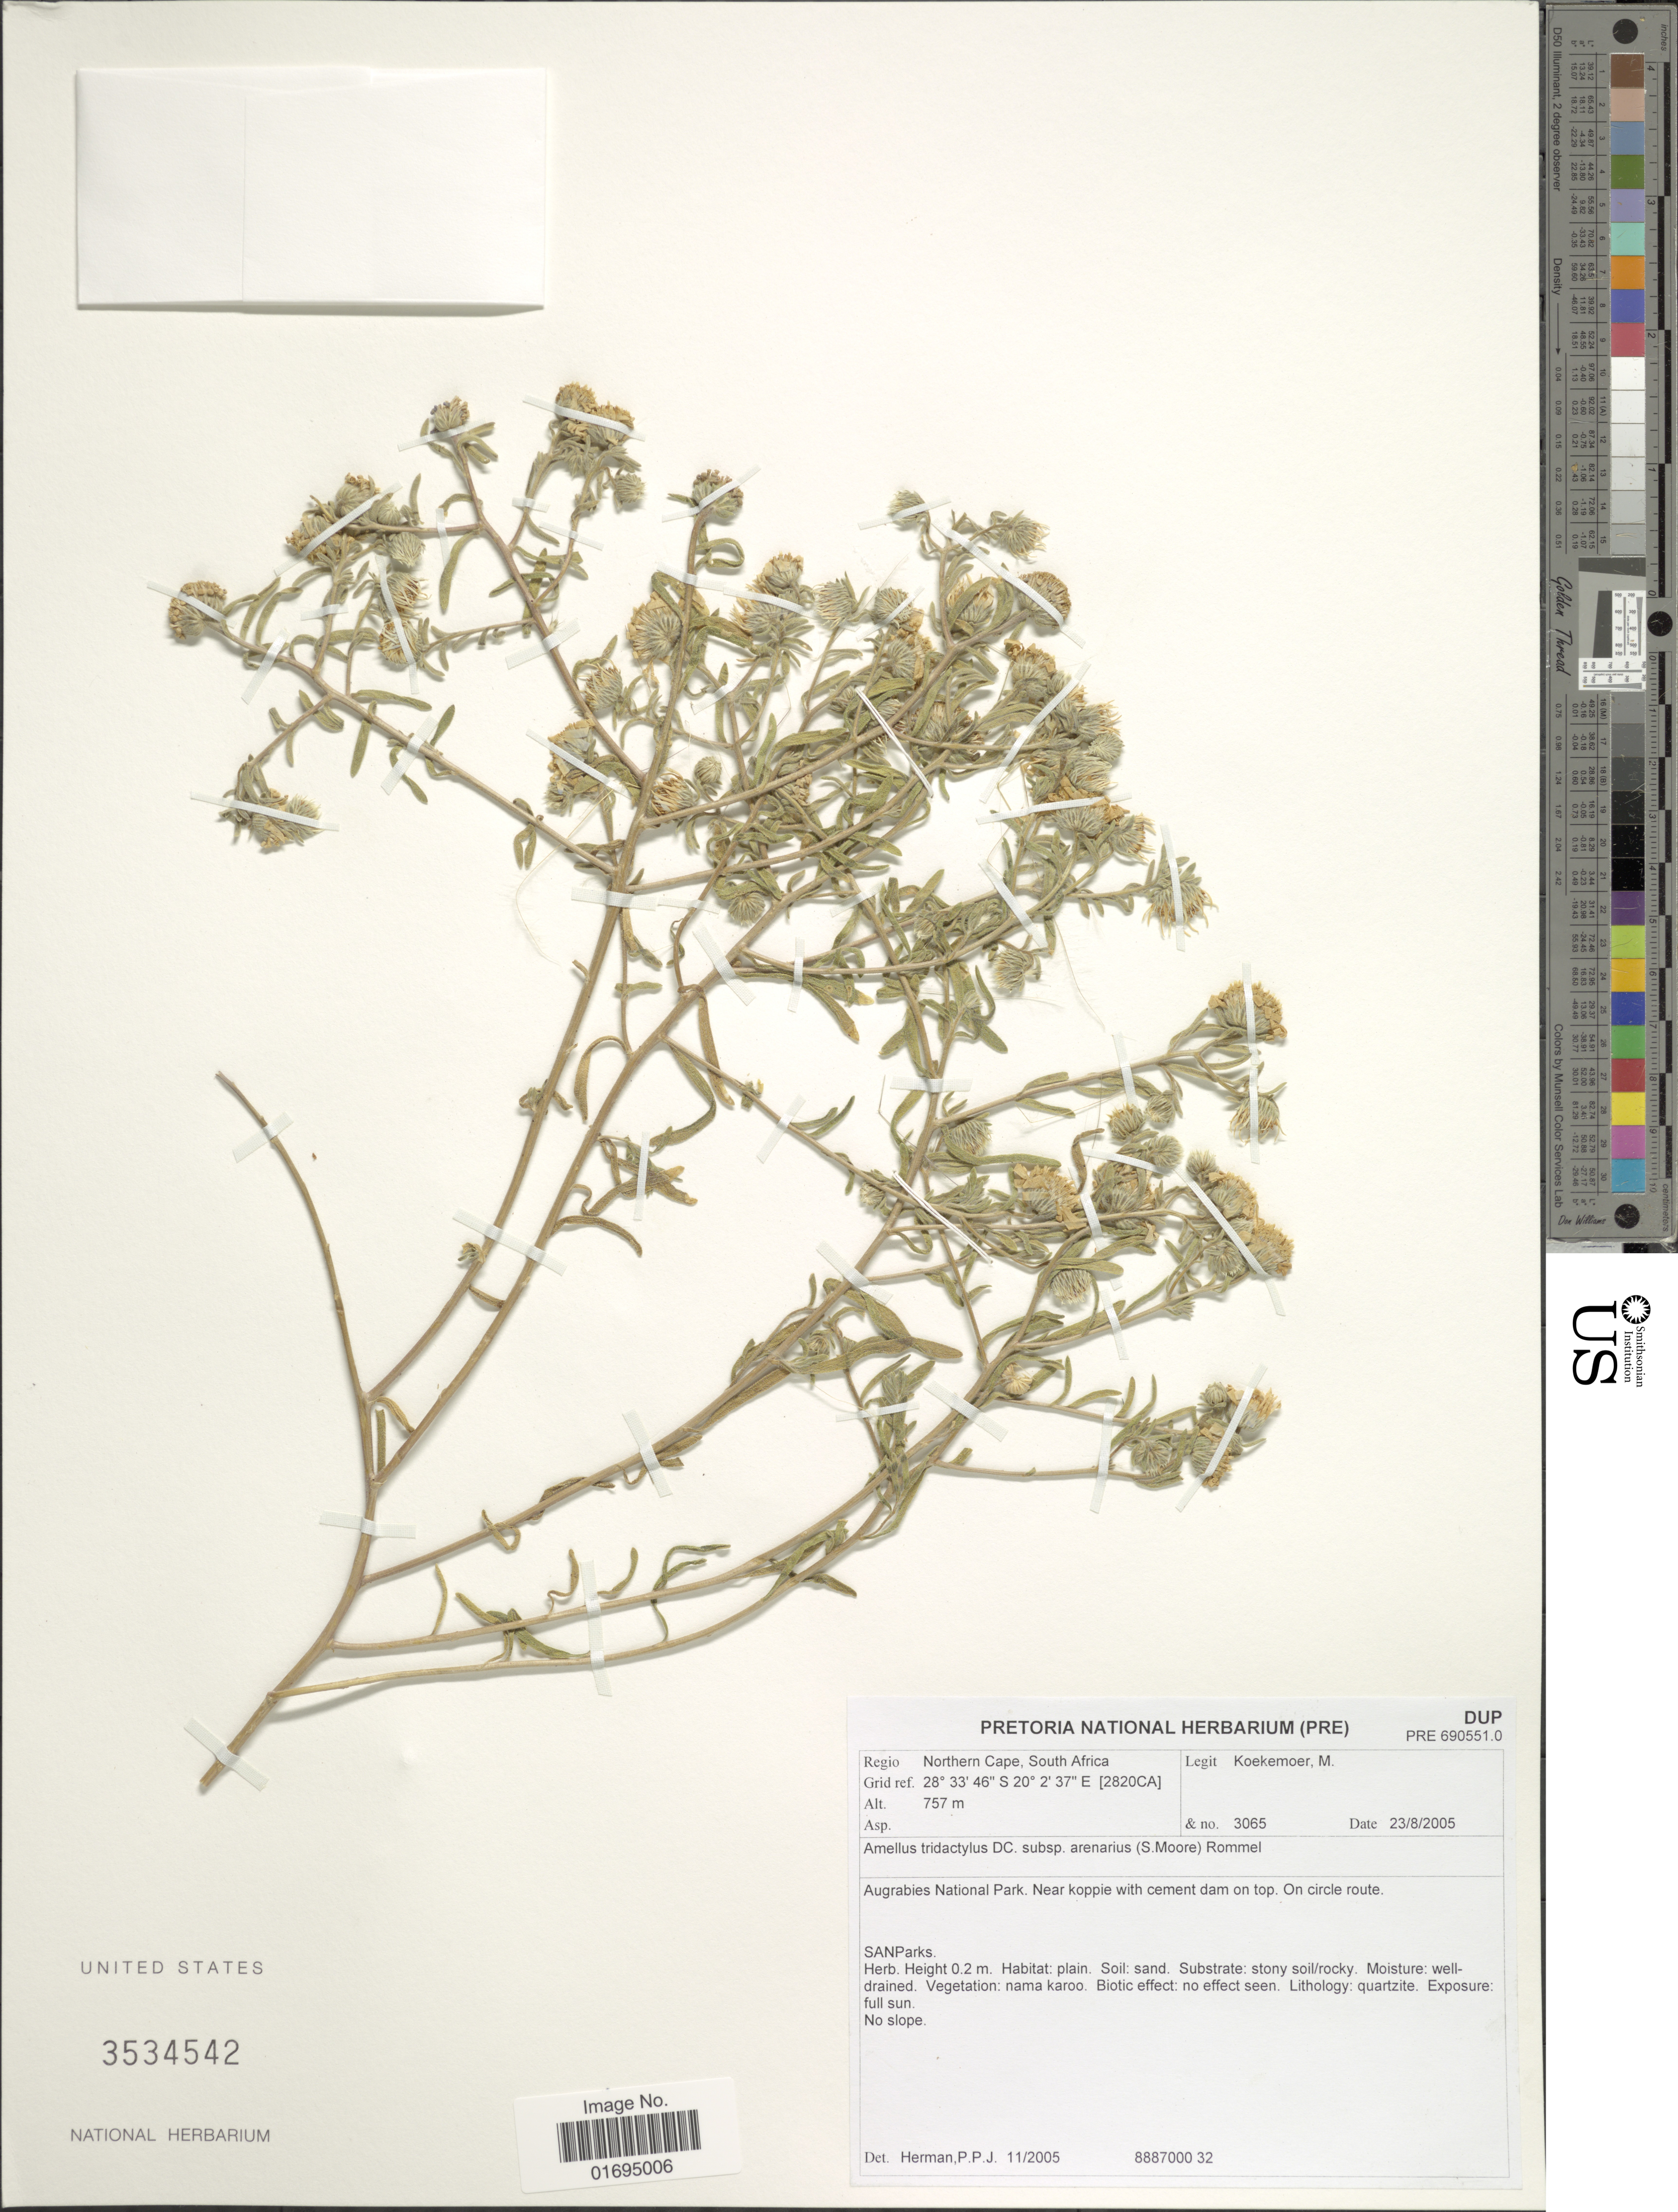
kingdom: Plantae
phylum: Tracheophyta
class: Magnoliopsida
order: Asterales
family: Asteraceae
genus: Amellus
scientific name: Amellus tridactylus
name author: DC.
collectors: M. Koekemoer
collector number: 3065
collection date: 2005-08-23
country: South Africa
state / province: Northern Cape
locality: Augrabies National Park, near koppie with cement dam on top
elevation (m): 757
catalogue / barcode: US 3534542